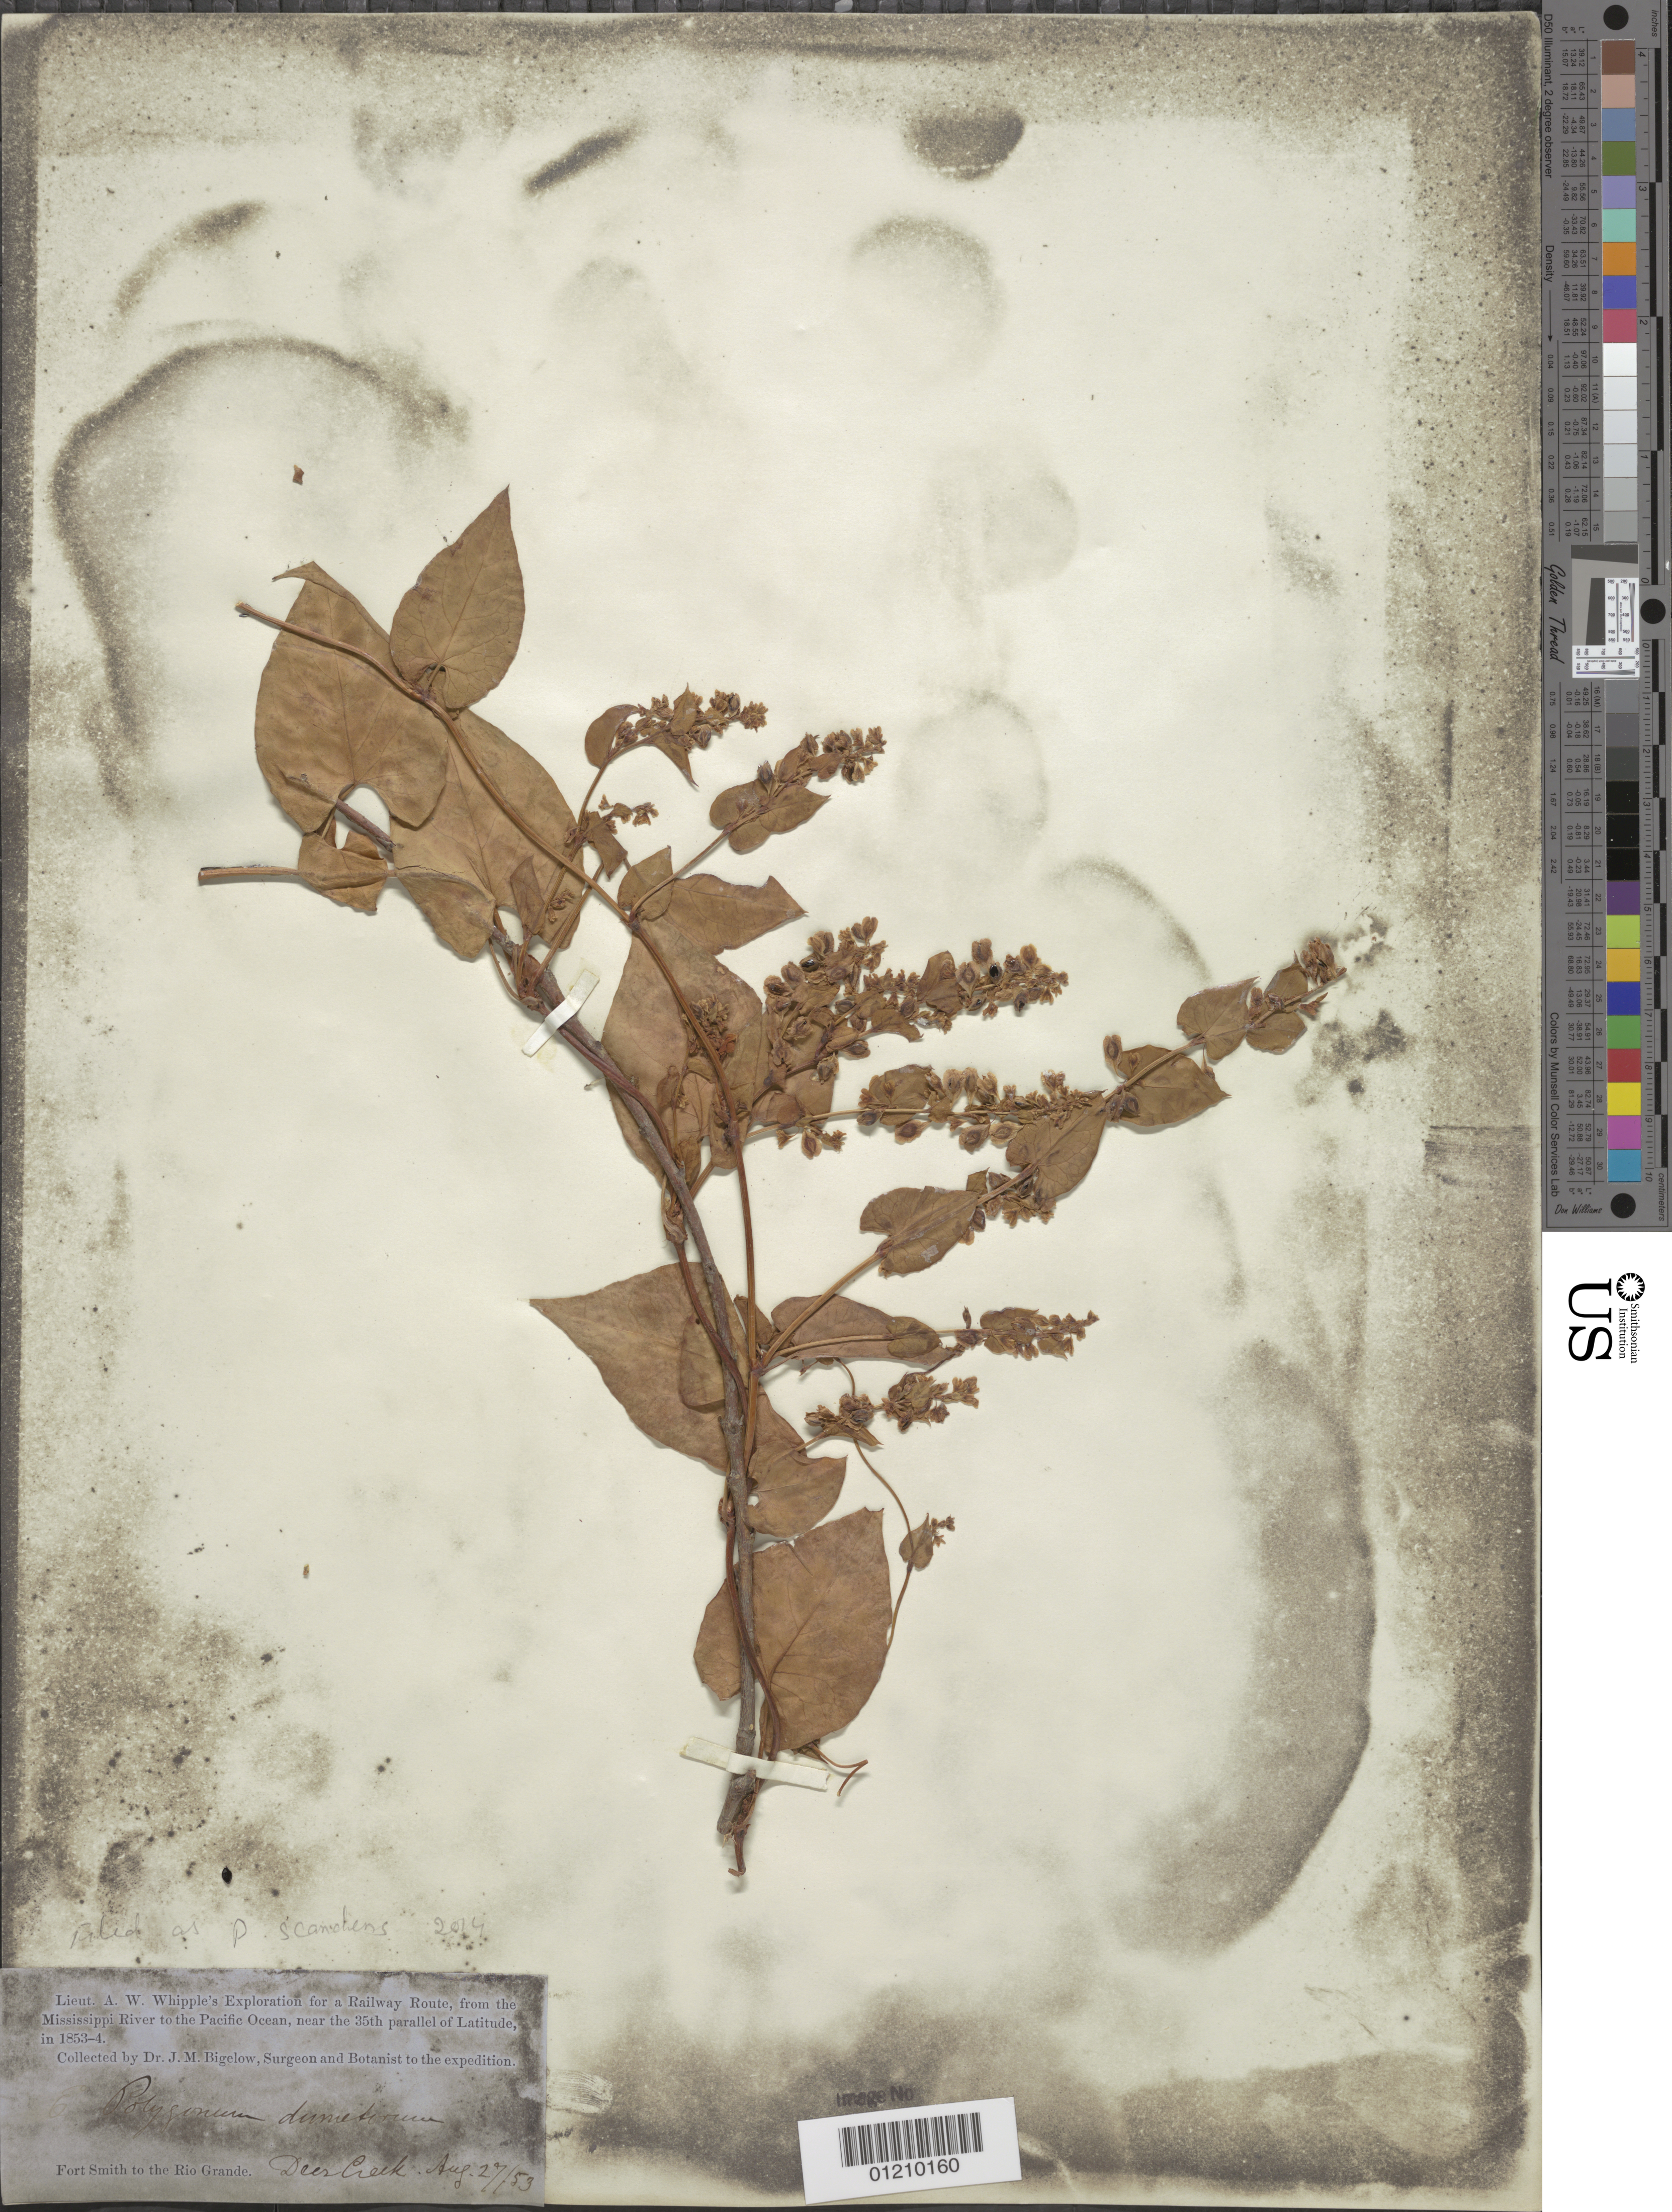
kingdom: Plantae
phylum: Tracheophyta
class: Magnoliopsida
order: Caryophyllales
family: Polygonaceae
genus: Fallopia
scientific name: Fallopia scandens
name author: (L.) Holub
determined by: Strong, Mark T., (BOT), Smithsonian Institution - National Museum of Natural History (UNITED STATES)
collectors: J. M. Bigelow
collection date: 1853-08-27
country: United States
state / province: Oklahoma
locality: Fort Smith to the Rio Grande, Deer Creek.